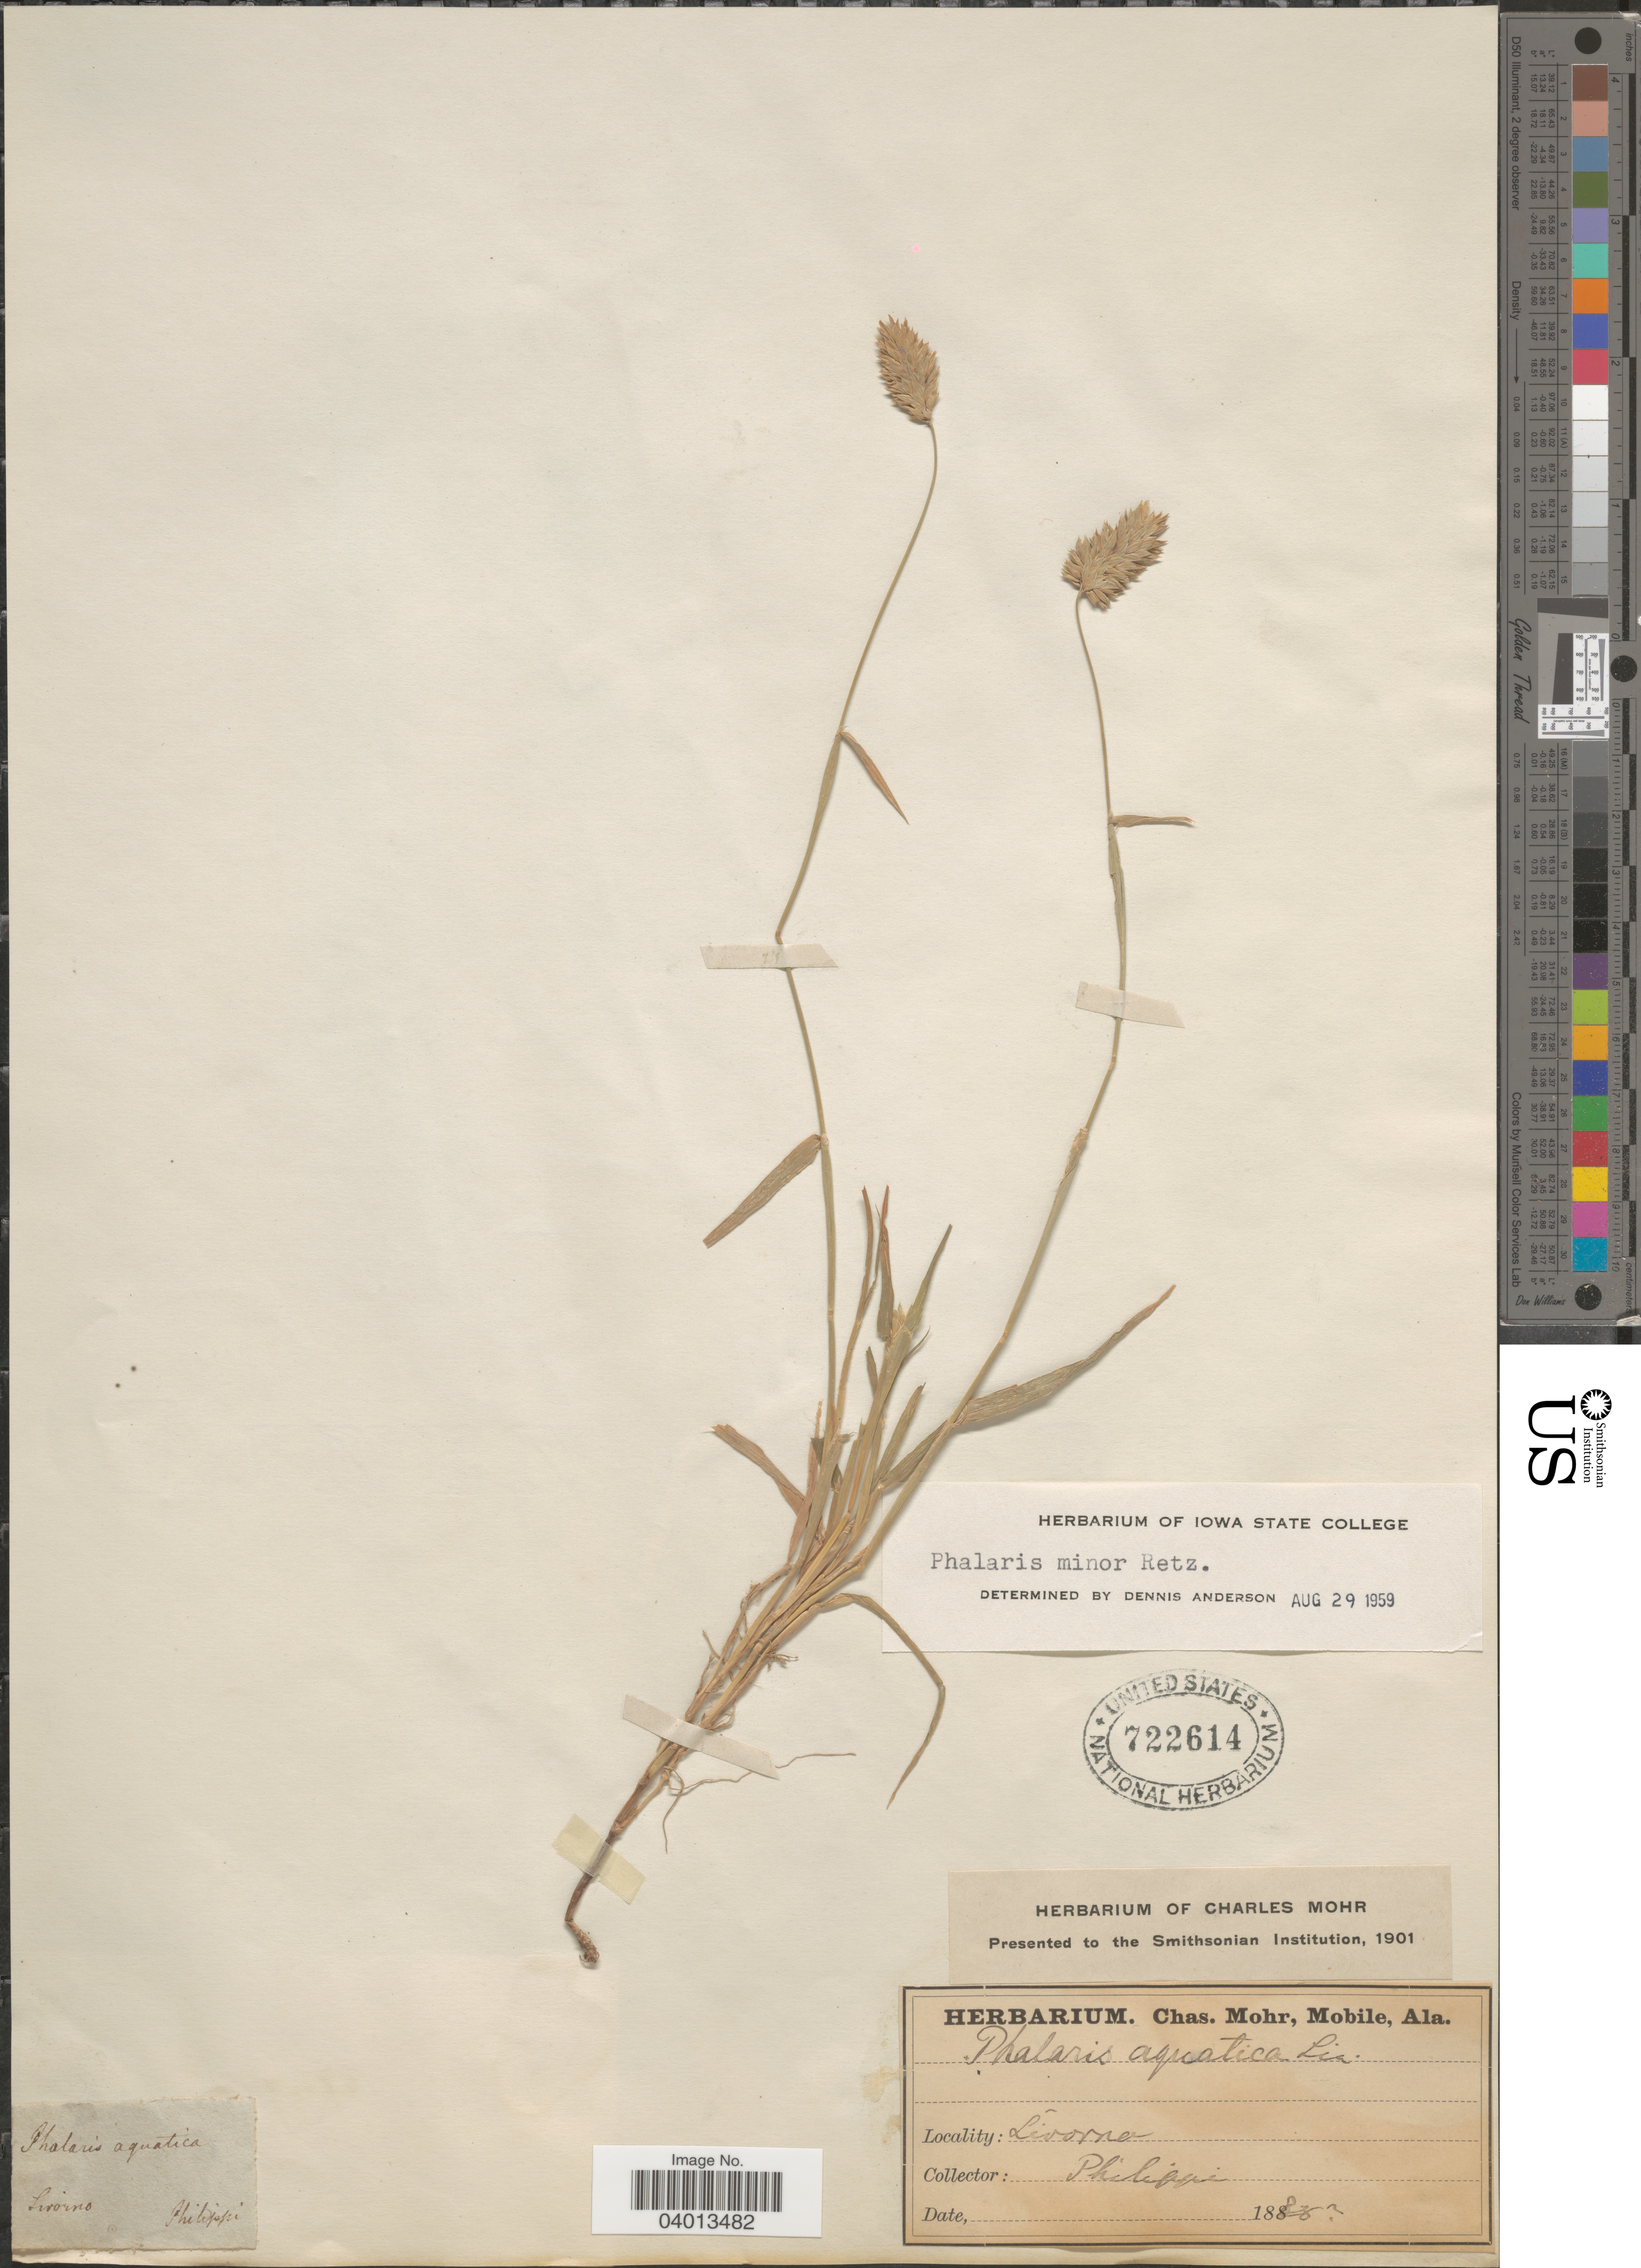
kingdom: Plantae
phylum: Tracheophyta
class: Liliopsida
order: Poales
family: Poaceae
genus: Phalaris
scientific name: Phalaris minor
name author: Retz.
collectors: -. Philippi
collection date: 1883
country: Italy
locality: Livorno.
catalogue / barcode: US 722614